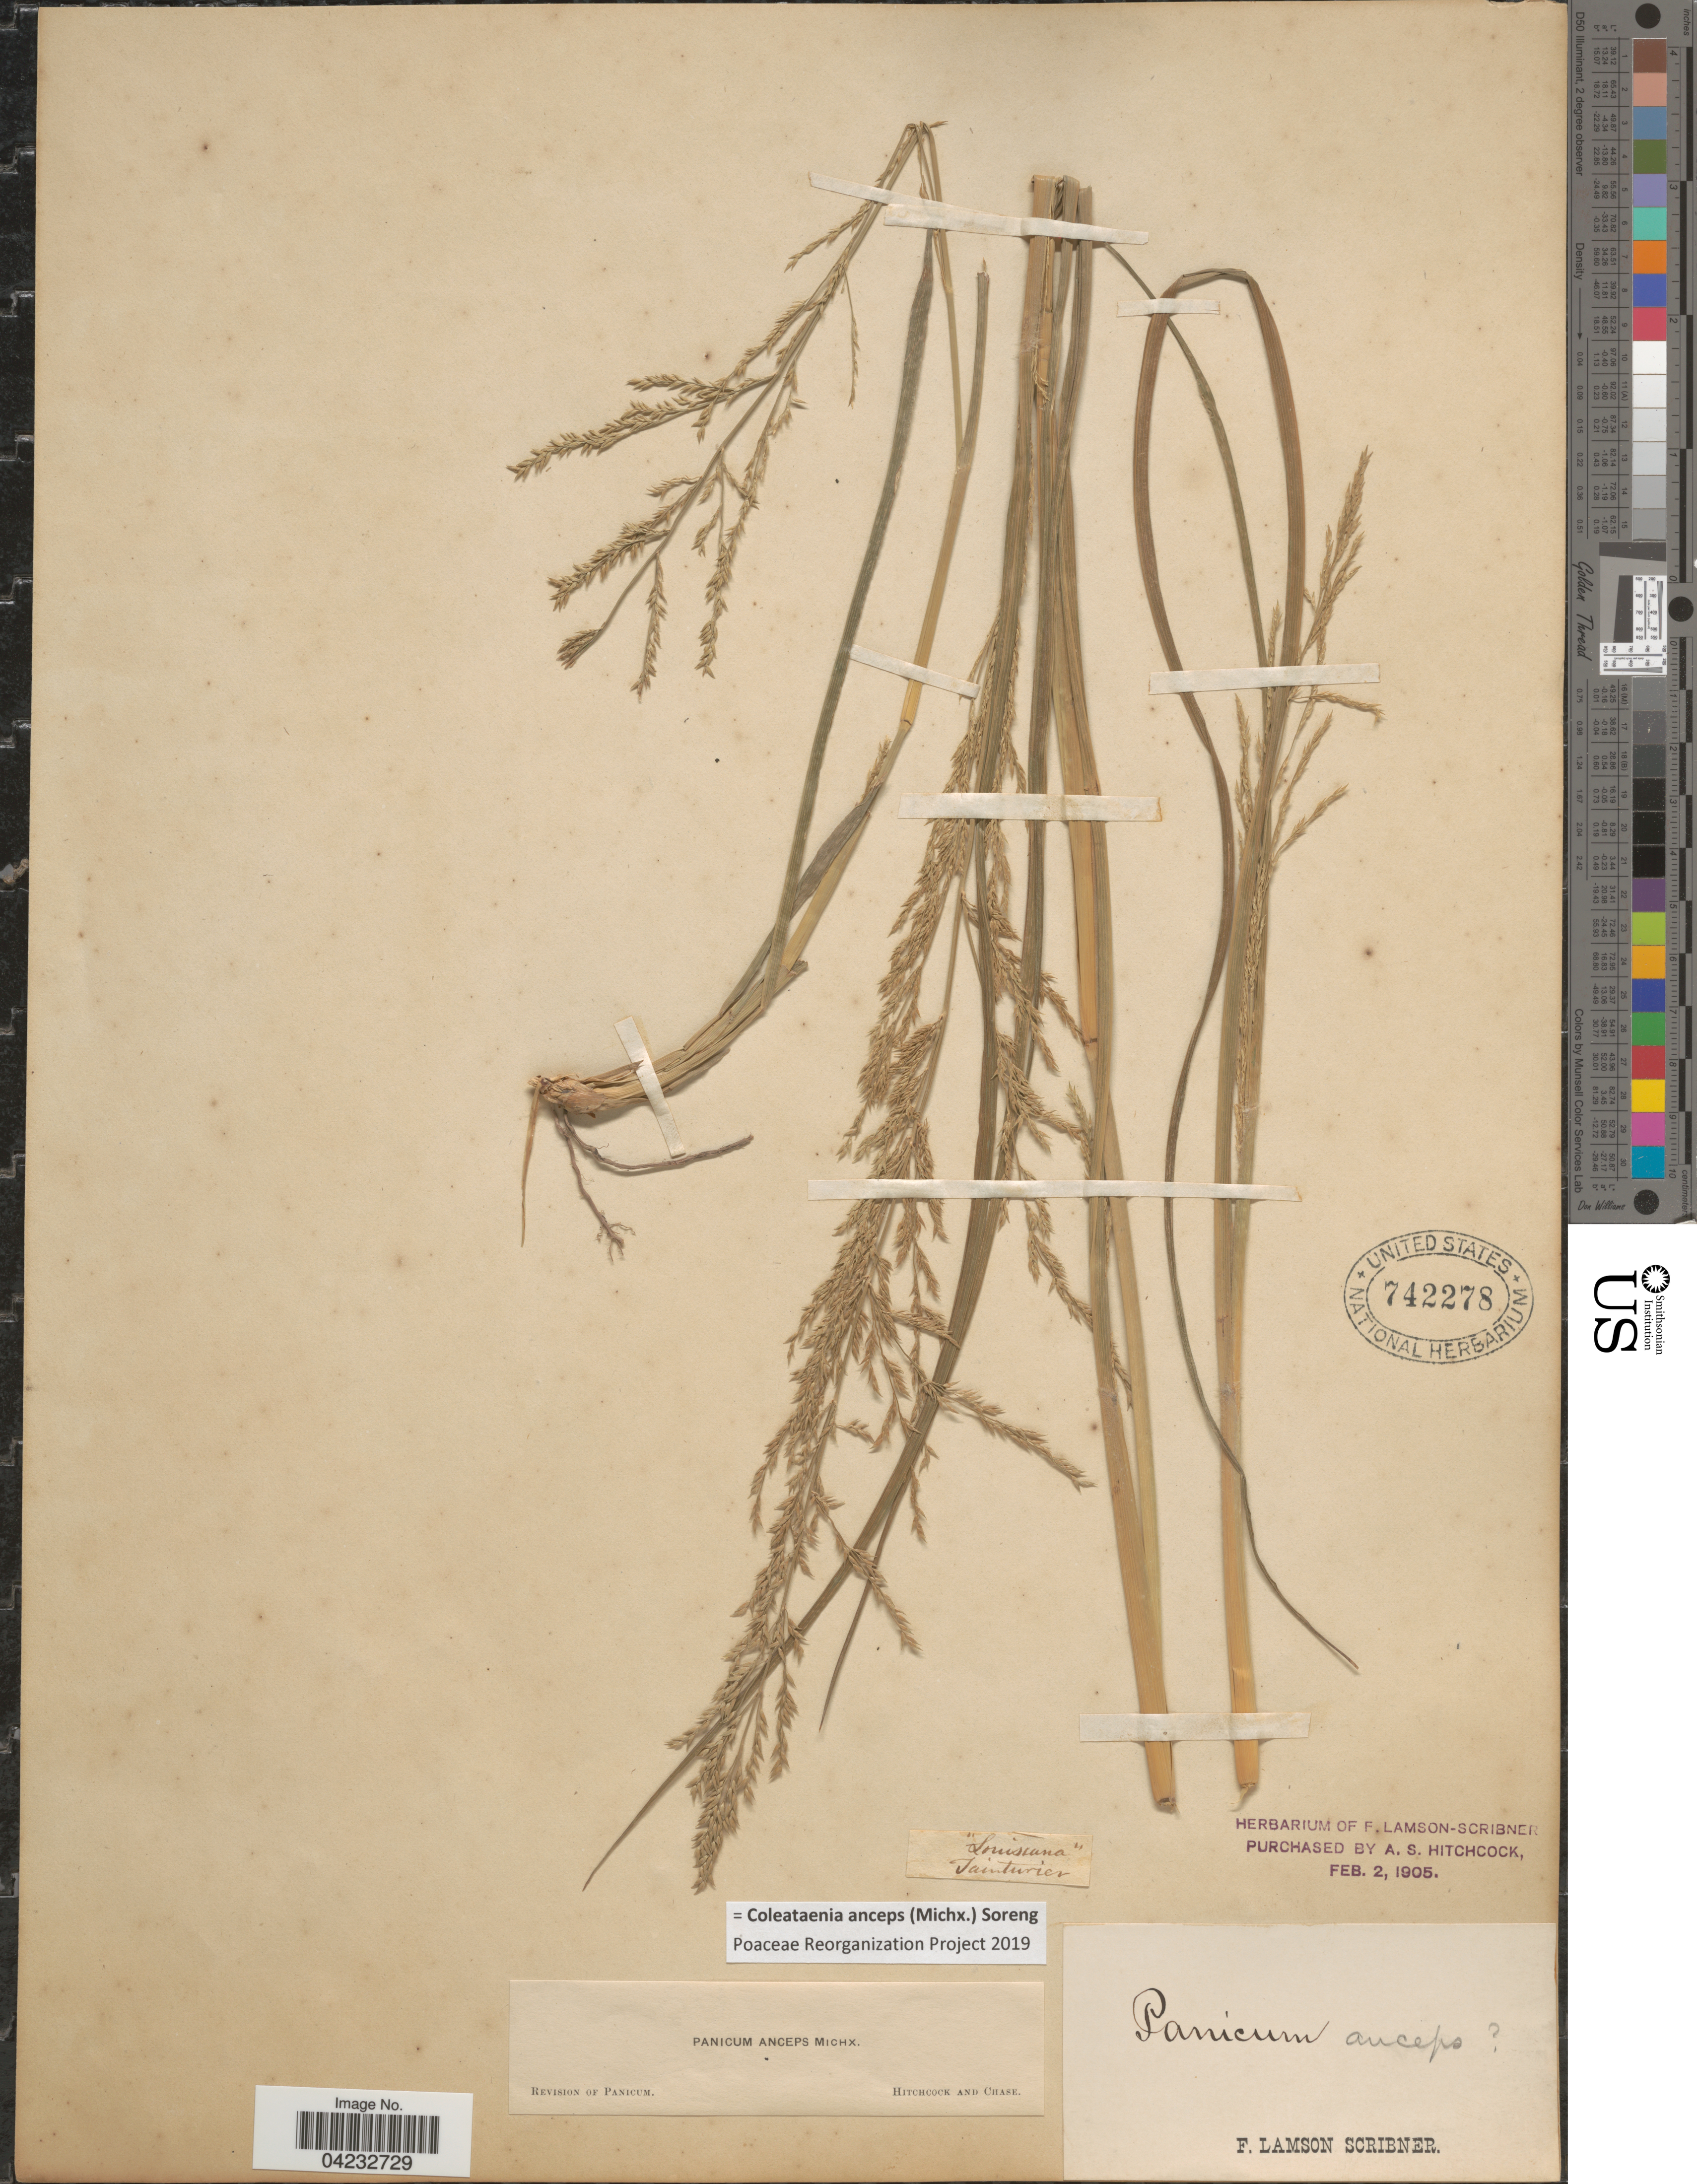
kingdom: Plantae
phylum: Tracheophyta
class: Liliopsida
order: Poales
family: Poaceae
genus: Coleataenia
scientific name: Coleataenia anceps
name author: (Michx.) Soreng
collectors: F. Lamson-Scribner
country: United States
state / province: Louisiana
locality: Tainturier.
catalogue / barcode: US 742278